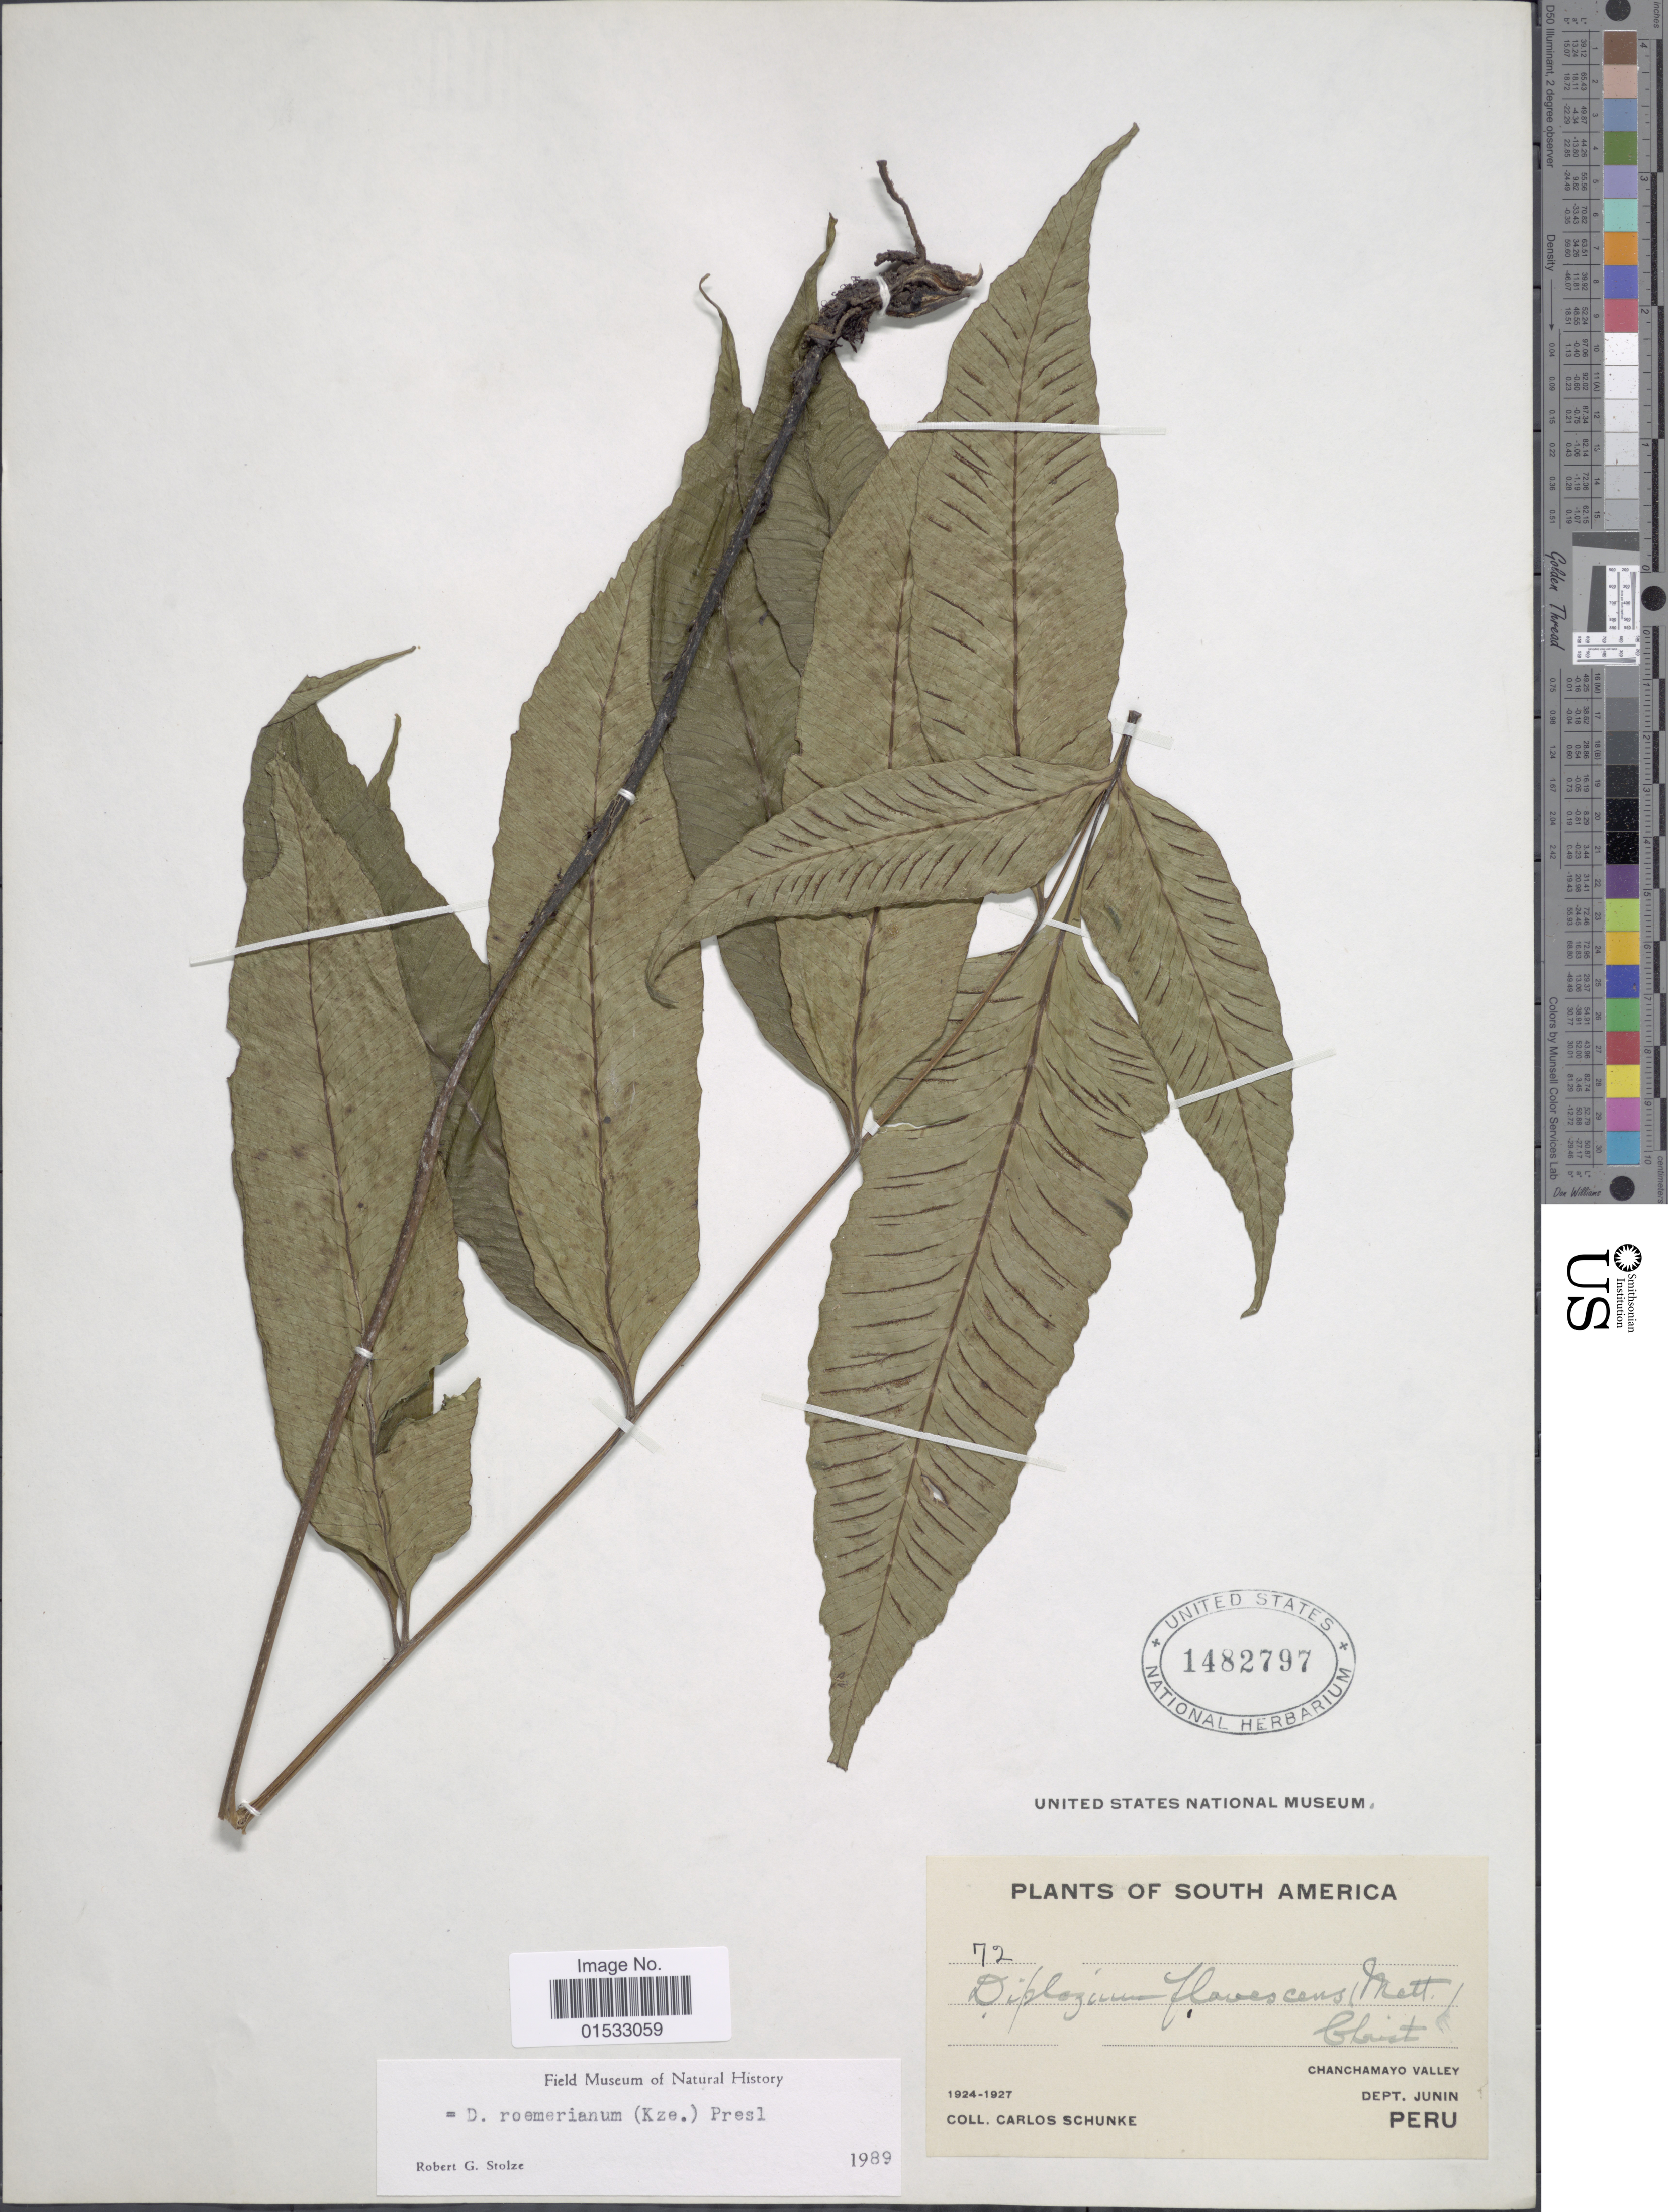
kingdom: Plantae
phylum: Tracheophyta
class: Polypodiopsida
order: Polypodiales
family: Athyriaceae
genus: Diplazium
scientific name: Diplazium roemerianum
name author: (Kunze) C. Presl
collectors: C. Schunke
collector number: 72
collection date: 1924/1927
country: Peru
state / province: Junín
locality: Chanchamayo Valley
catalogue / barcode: US 1482797